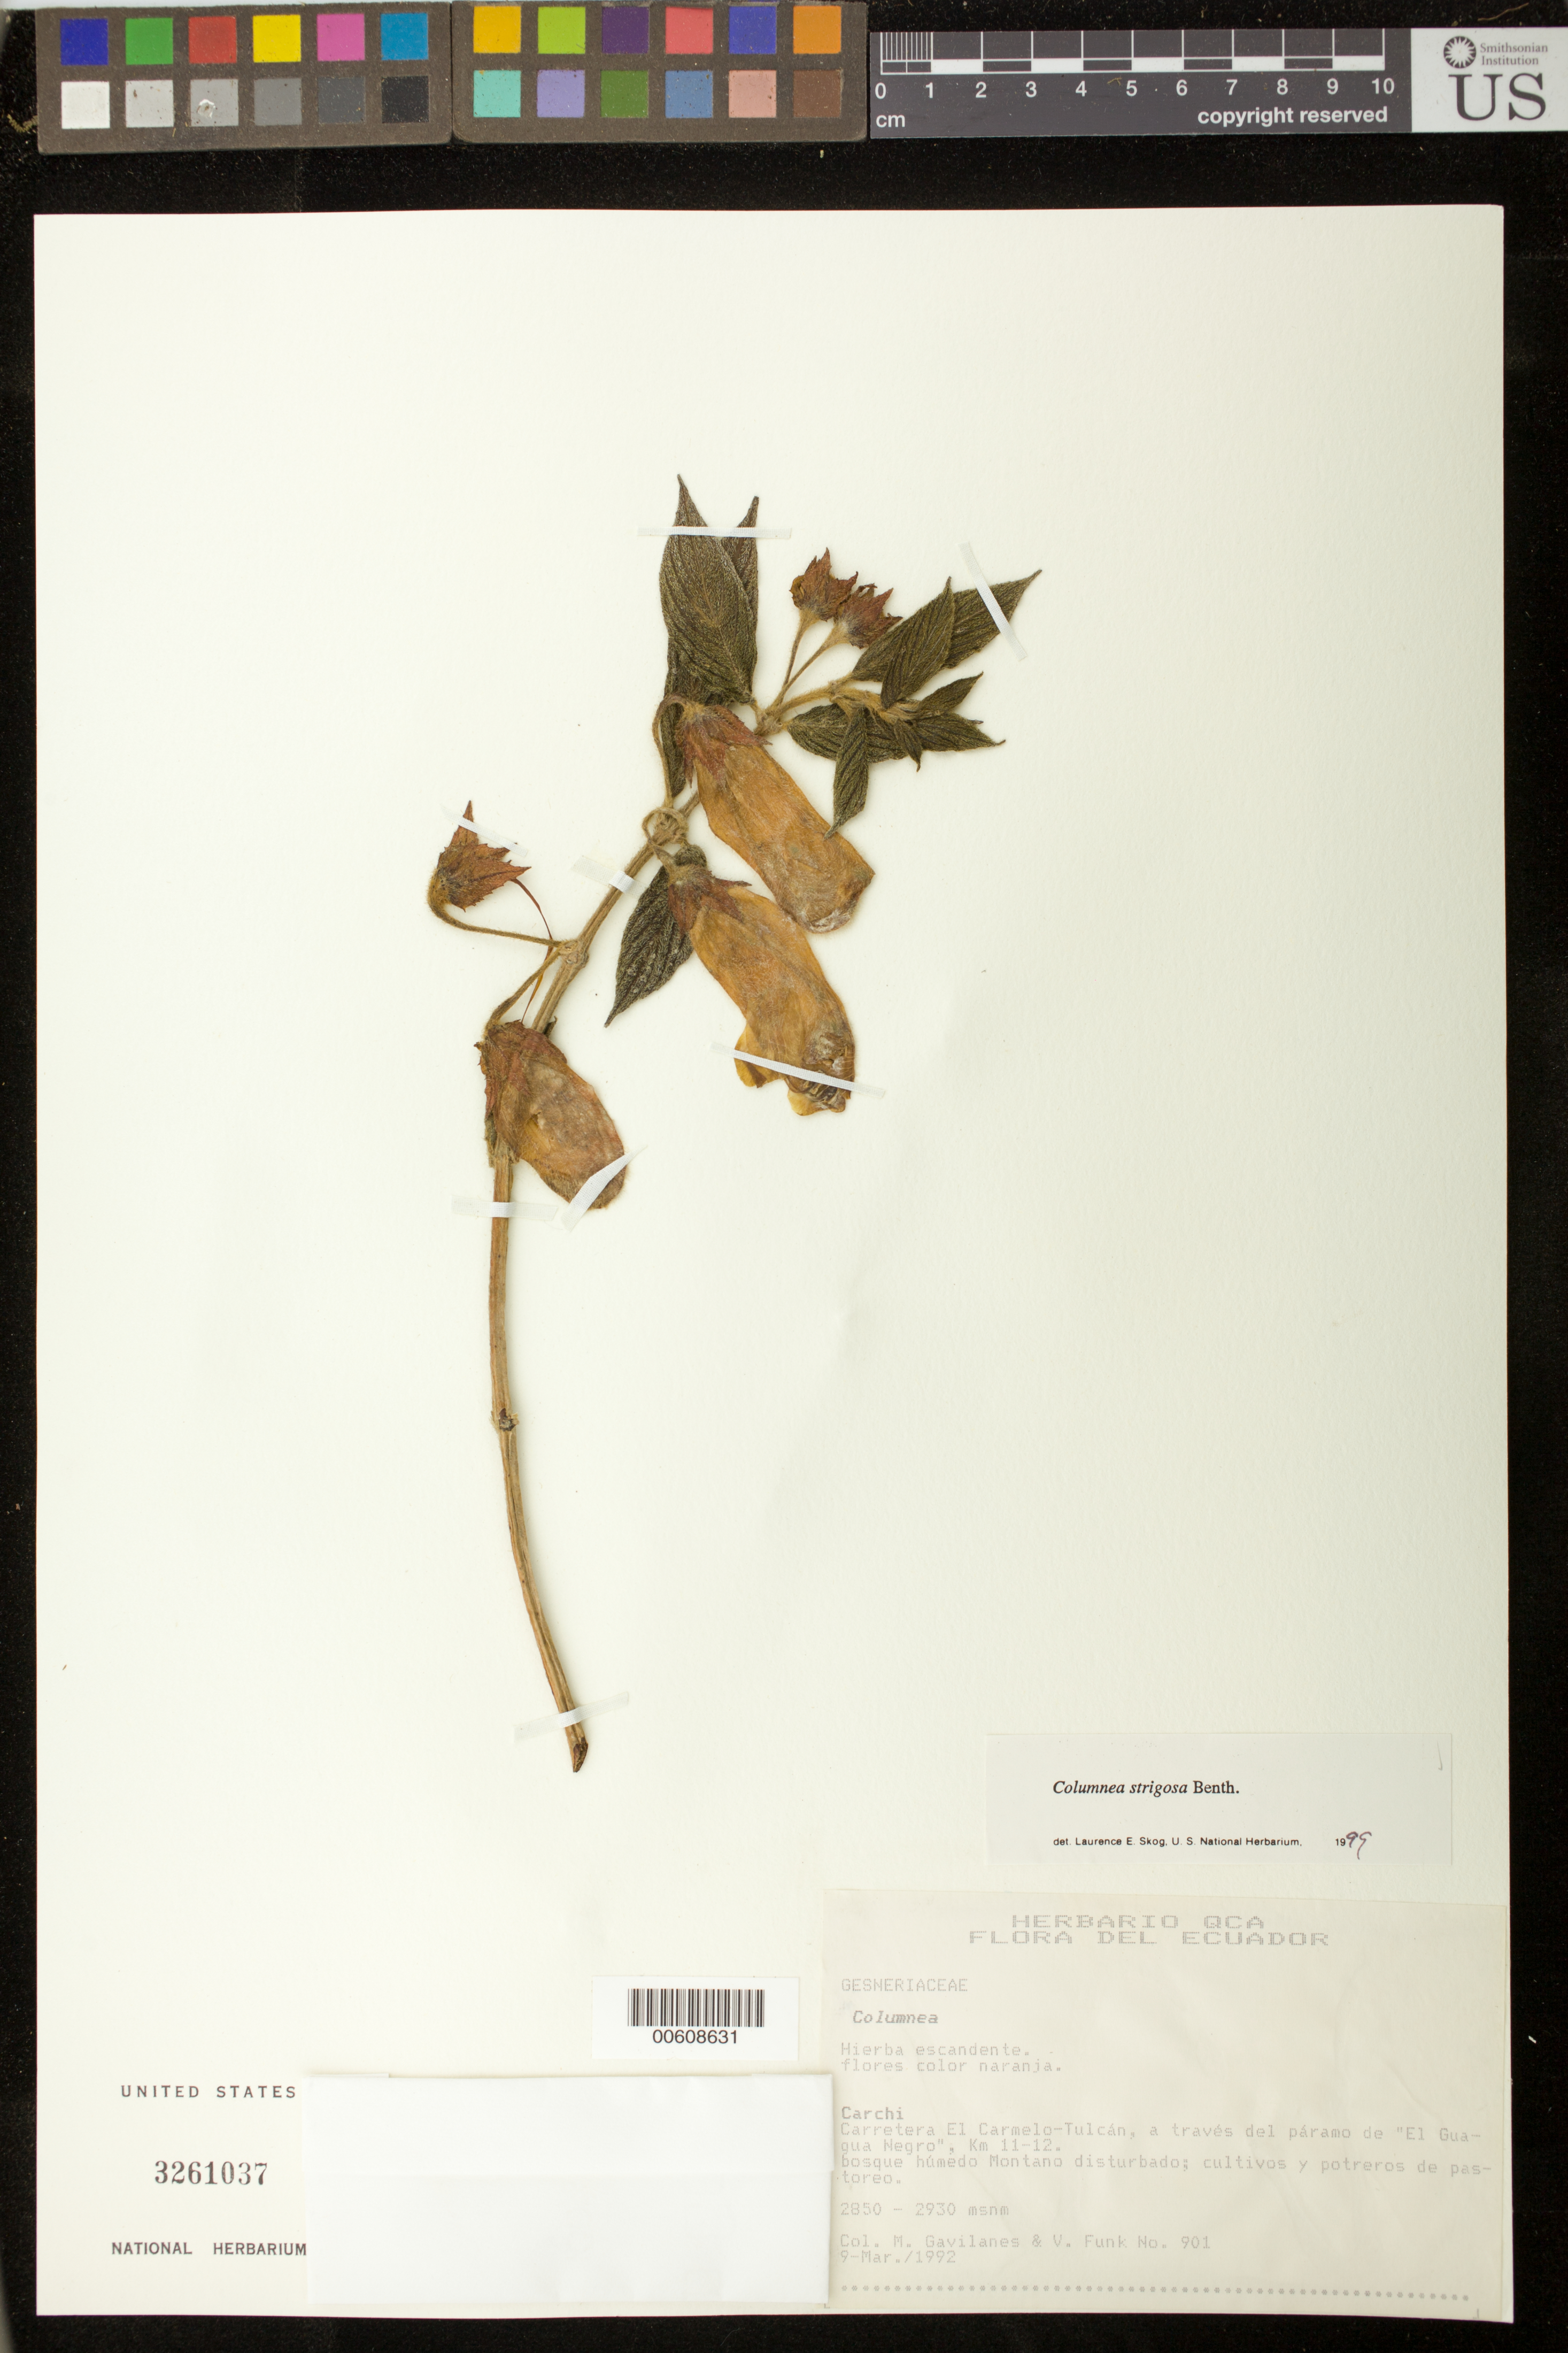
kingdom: Plantae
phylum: Tracheophyta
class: Magnoliopsida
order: Lamiales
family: Gesneriaceae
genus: Columnea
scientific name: Columnea strigosa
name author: Benth.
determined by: Clark, J. L., (SEL), The Marie Selby Botanical Garden (UNITED STATES)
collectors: M. Gavilanes & V. Funk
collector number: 901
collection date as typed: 09 Mar 1992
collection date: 1992-03-09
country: Ecuador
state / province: Carchi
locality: Carretera El Carmelo - Tulcán, a través del páramo de "El Guagua Negro", km 11-12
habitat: Bosque húmedo Montano disturbado; cultivos y potreros de pastoreo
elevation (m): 2850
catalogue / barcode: US 3261037